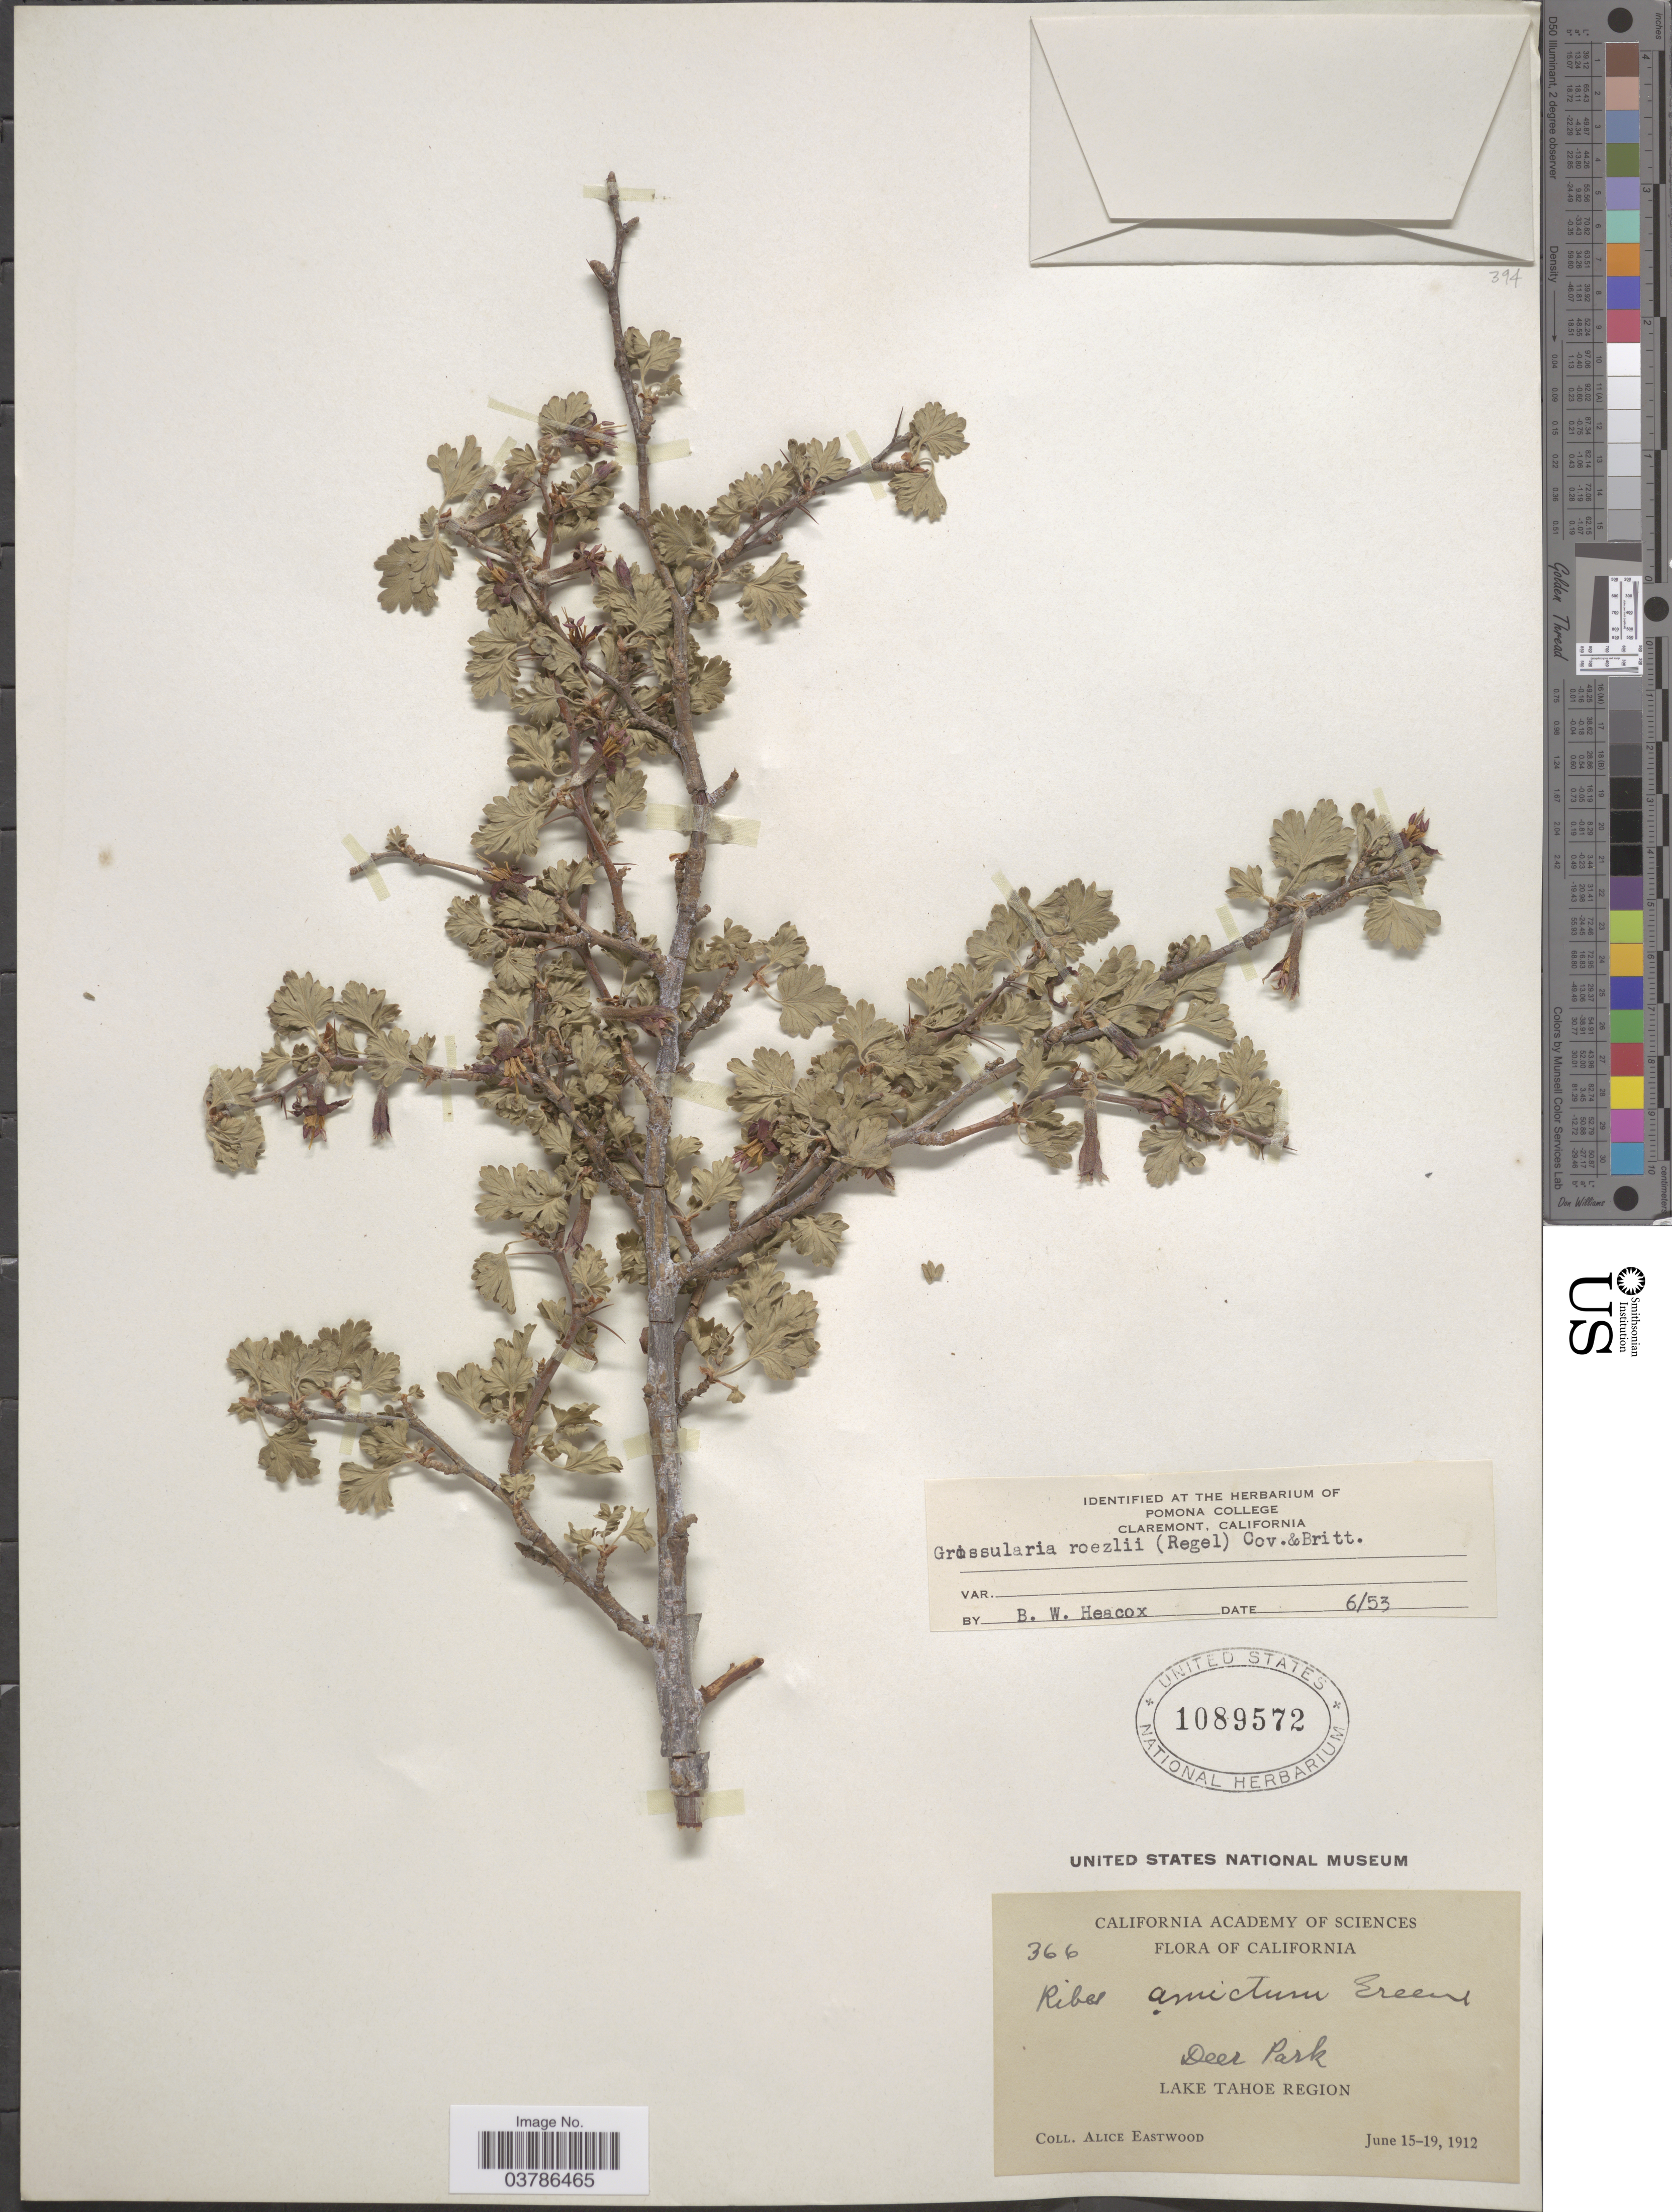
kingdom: Plantae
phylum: Tracheophyta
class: Magnoliopsida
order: Saxifragales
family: Grossulariaceae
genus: Ribes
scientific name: Ribes roezlii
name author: Regel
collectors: A. Eastwood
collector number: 366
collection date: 1912-06-15/1912-06-19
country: United States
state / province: California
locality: Deer Park. Lake Tahoe Region.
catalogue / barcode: US 1089572